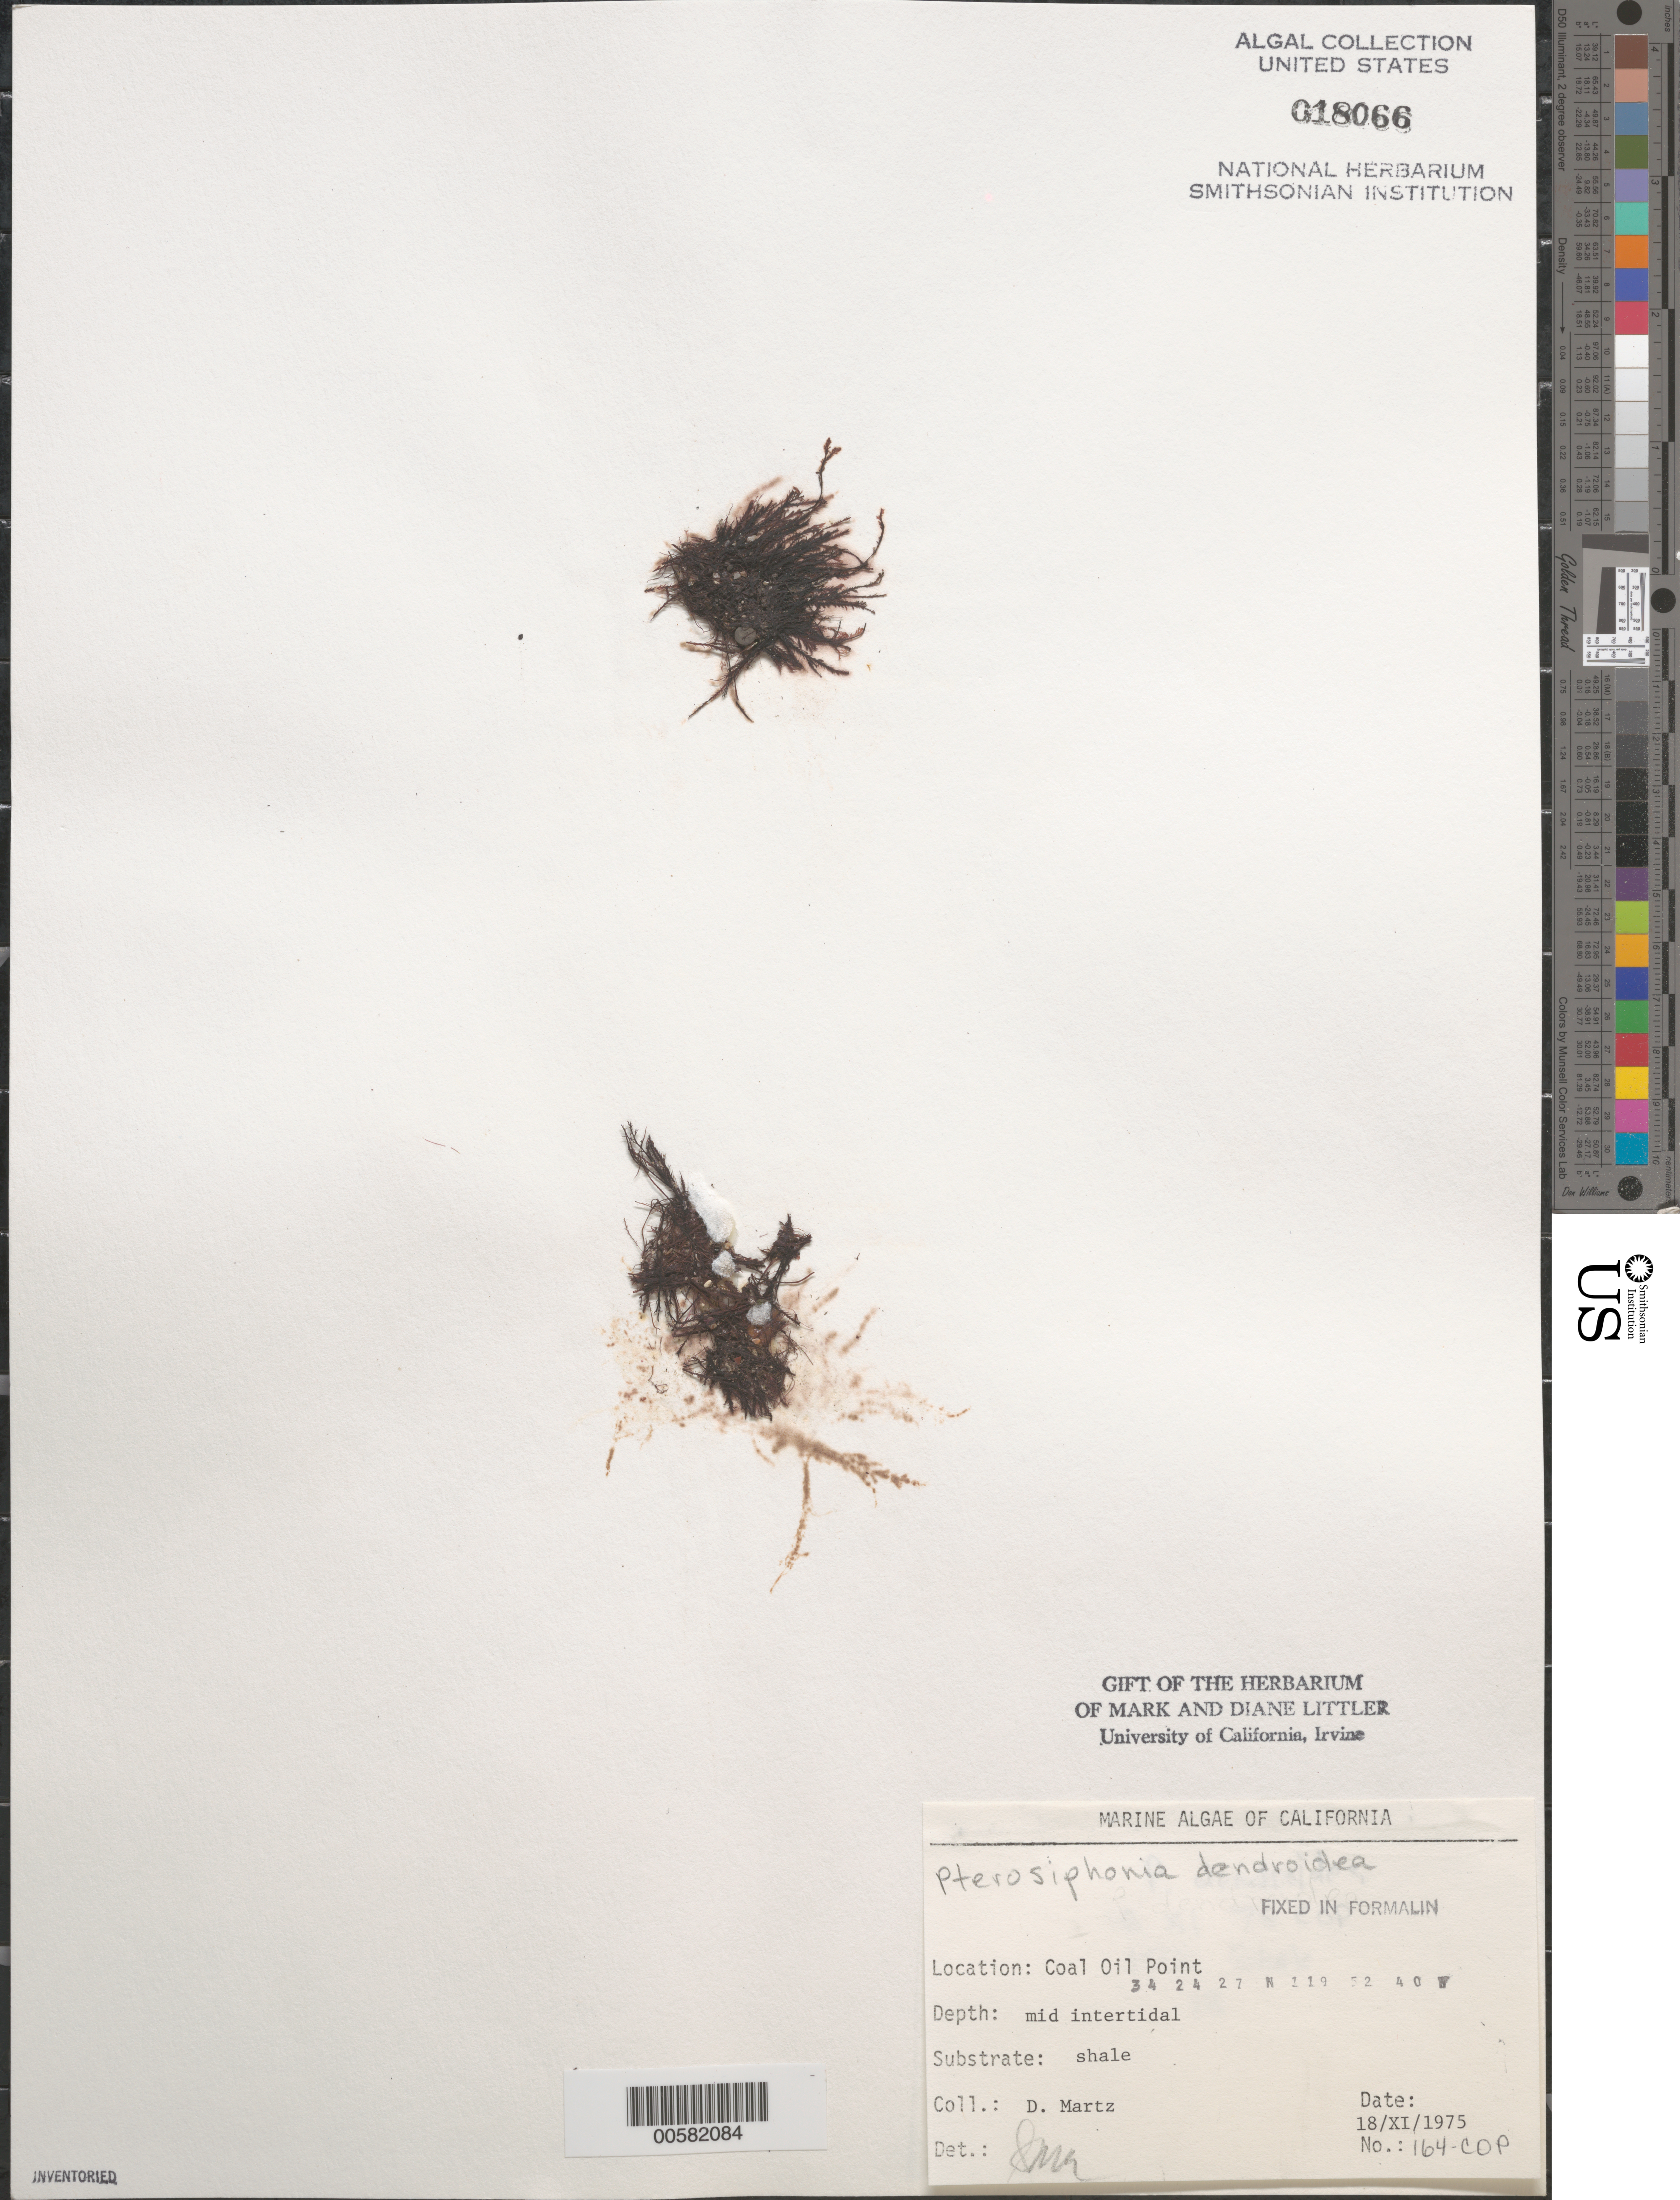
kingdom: Plantae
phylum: Rhodophyta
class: Florideophyceae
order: Ceramiales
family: Rhodomelaceae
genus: Symphyocladiella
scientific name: Symphyocladiella dendroidea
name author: (Montagne) Bustamante et al.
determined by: Algae name updating Project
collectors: D. Martz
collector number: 164-cop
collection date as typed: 18 Nov 1975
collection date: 1975-11-18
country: United States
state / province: California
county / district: Santa Barbara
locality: Coal Oil Point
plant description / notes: BLM-SOCALBIGHT Rocky Intertidal Survey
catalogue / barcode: US 18066